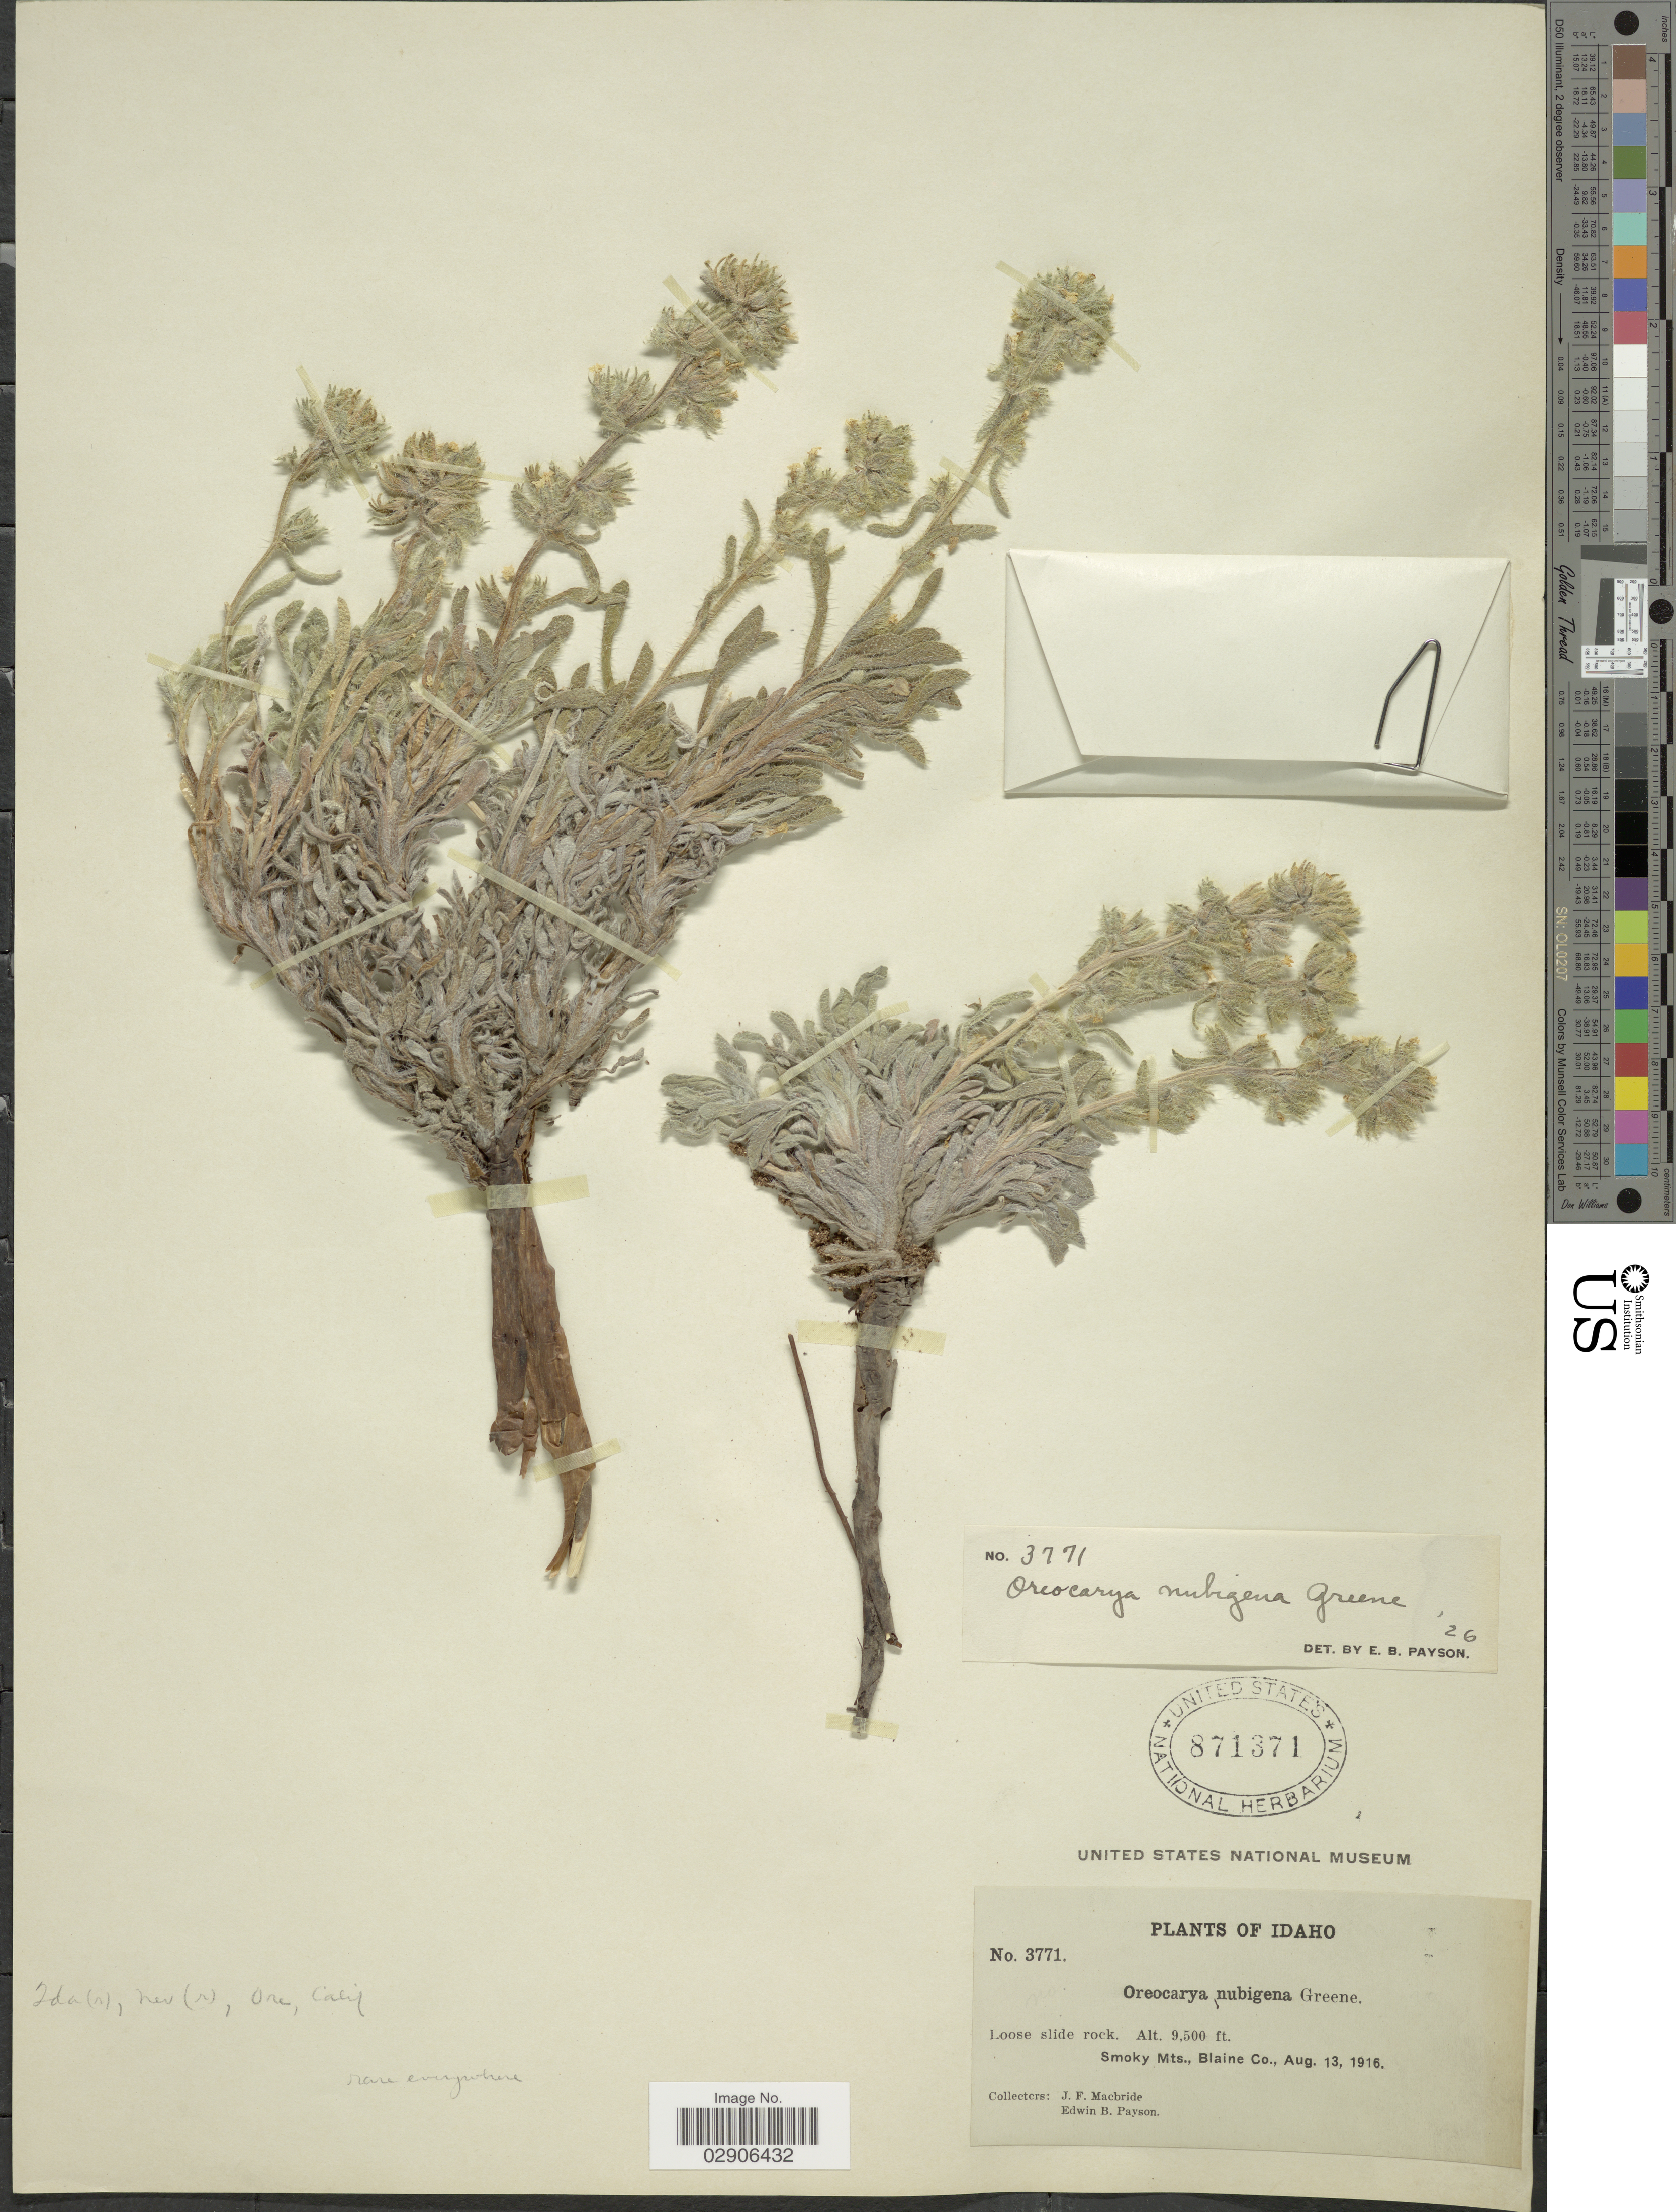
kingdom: Plantae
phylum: Tracheophyta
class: Magnoliopsida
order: Boraginales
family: Boraginaceae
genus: Oreocarya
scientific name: Oreocarya nubigena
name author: Greene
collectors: J. F. Macbride & E. B. Payson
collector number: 3771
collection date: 1916-08-13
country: United States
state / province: Idaho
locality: Smoky Mts., Blaine Co.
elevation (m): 2896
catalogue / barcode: US 871371